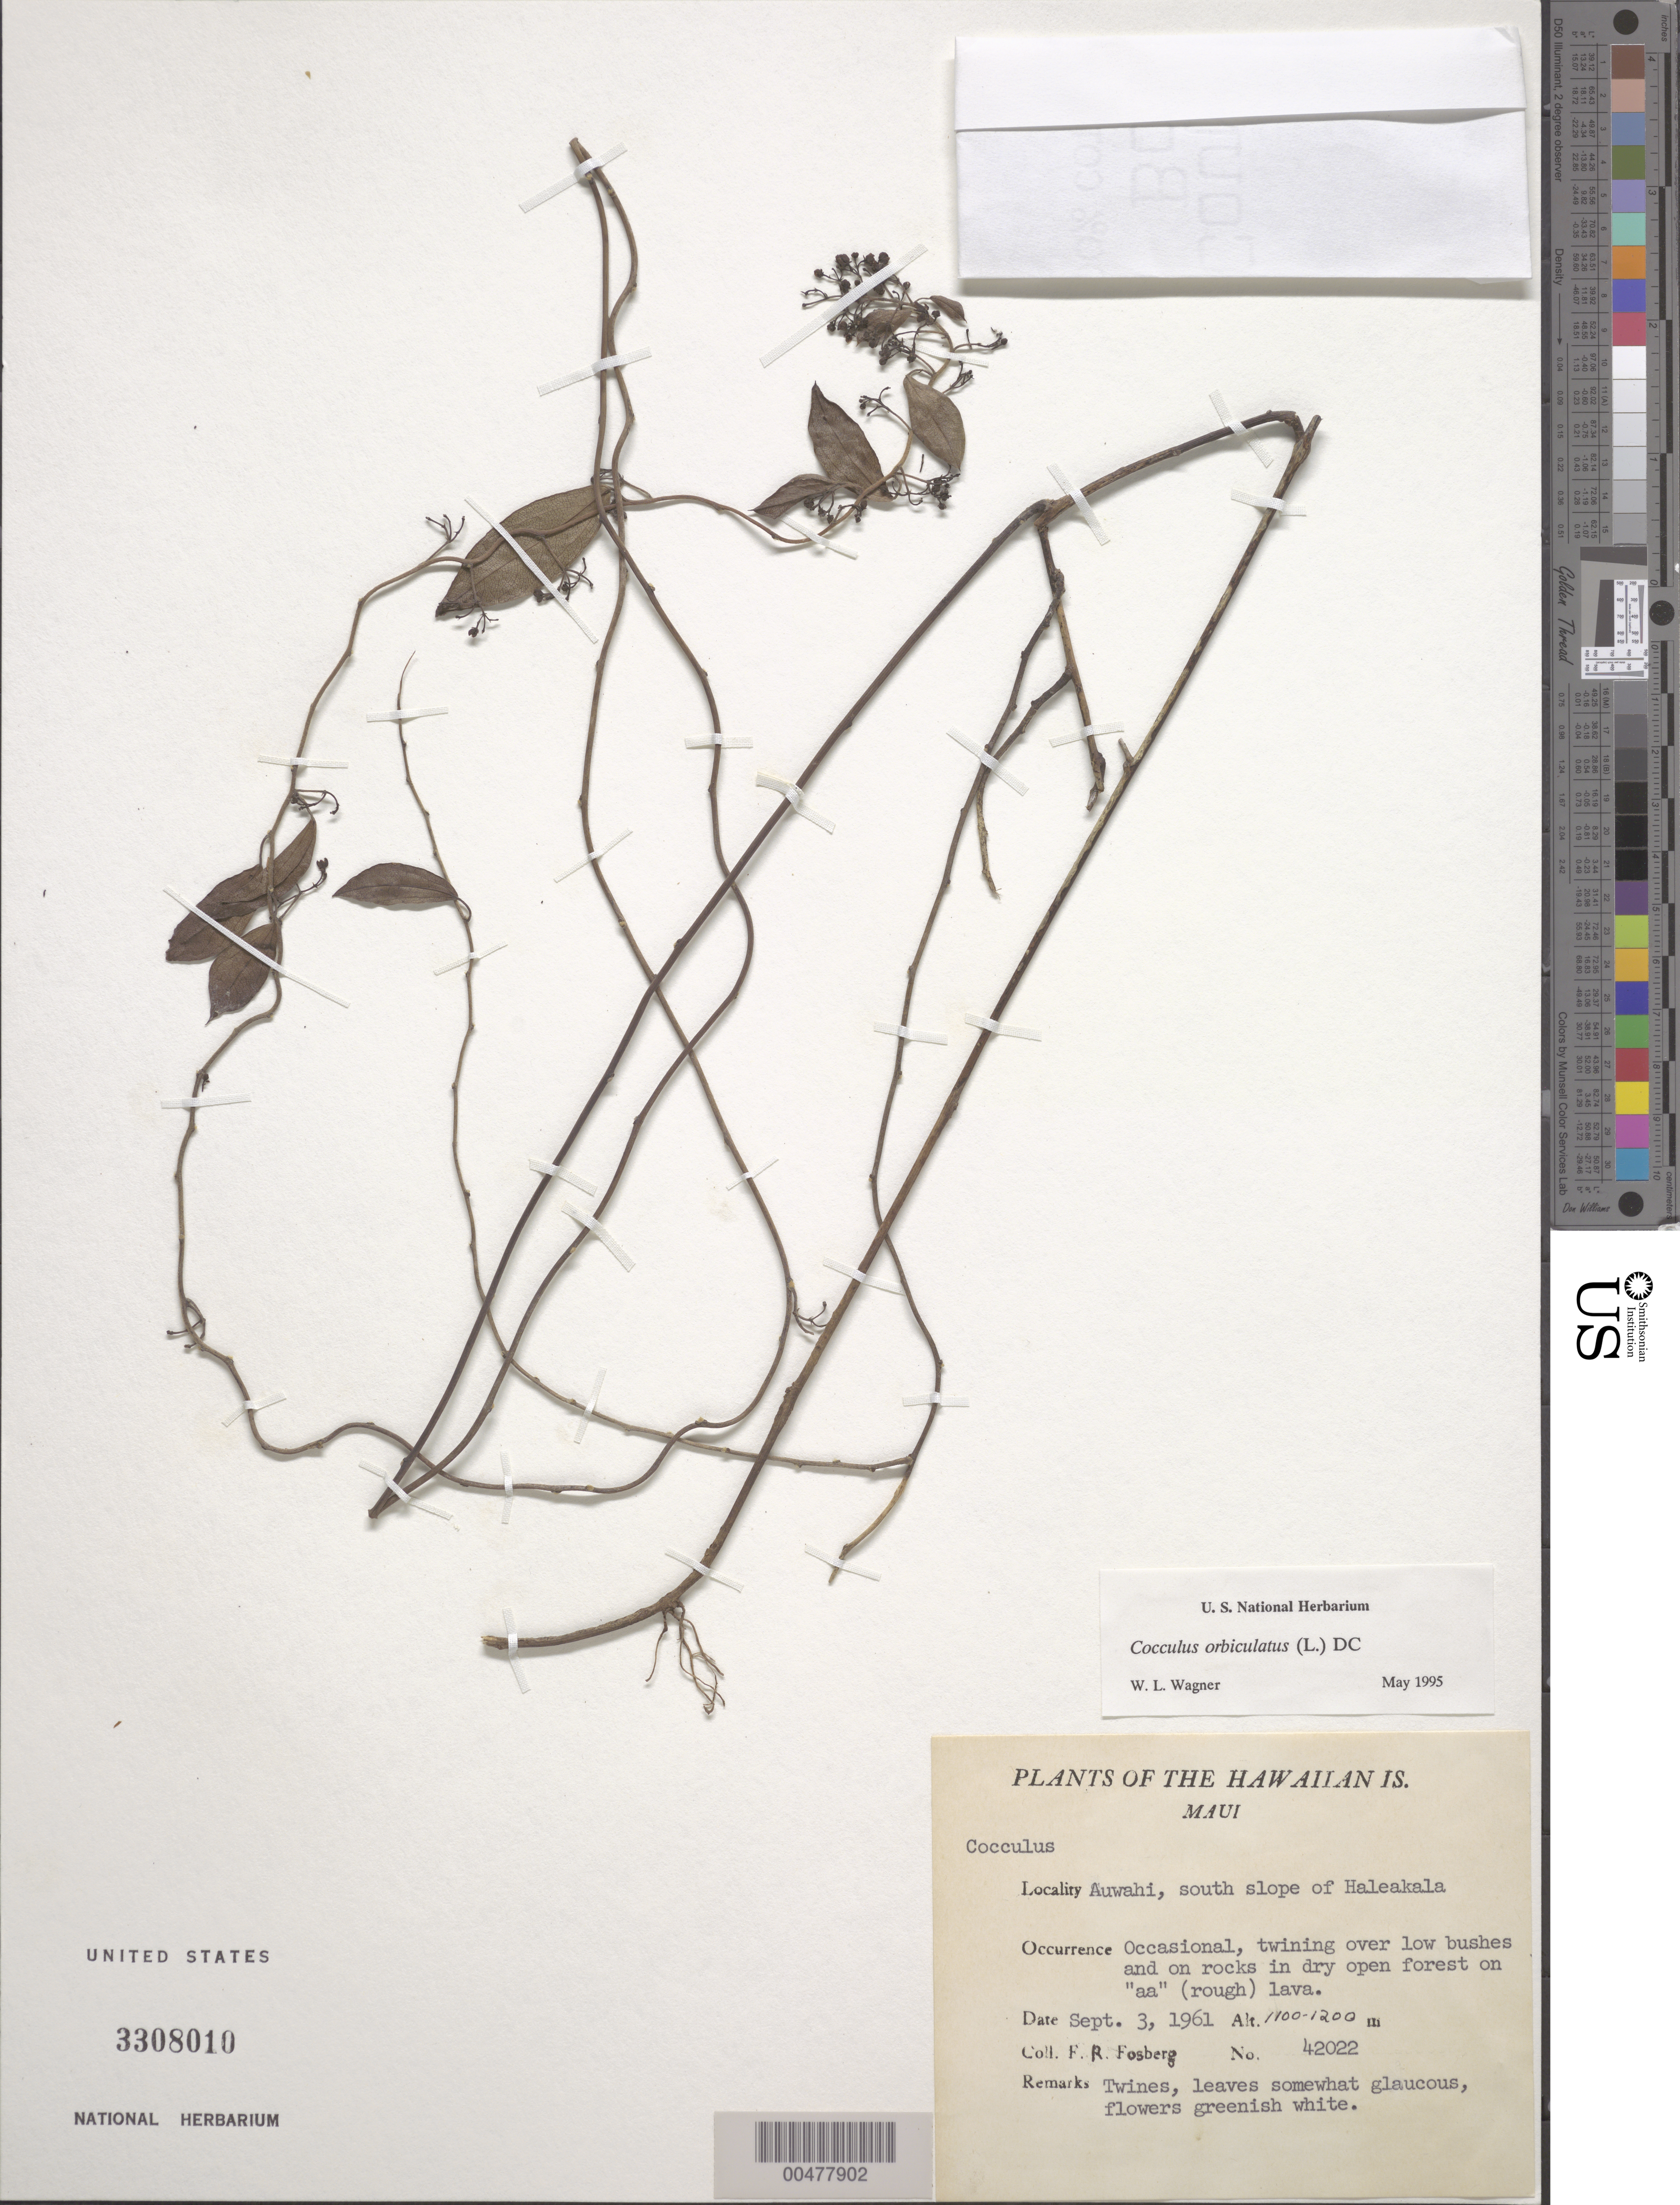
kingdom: Plantae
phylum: Tracheophyta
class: Magnoliopsida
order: Ranunculales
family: Menispermaceae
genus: Cocculus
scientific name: Cocculus orbiculatus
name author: (L.) DC.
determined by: Wagner, W. L., (BOT), Smithsonian Institution - National Museum of Natural History (UNITED STATES)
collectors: F. R. Fosberg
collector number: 42022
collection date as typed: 3 Sep 1961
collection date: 1961-09-03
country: United States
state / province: Hawaii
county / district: Maui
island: Maui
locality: Auwahi, S slope of Haleakala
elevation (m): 1100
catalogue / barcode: US 3308010